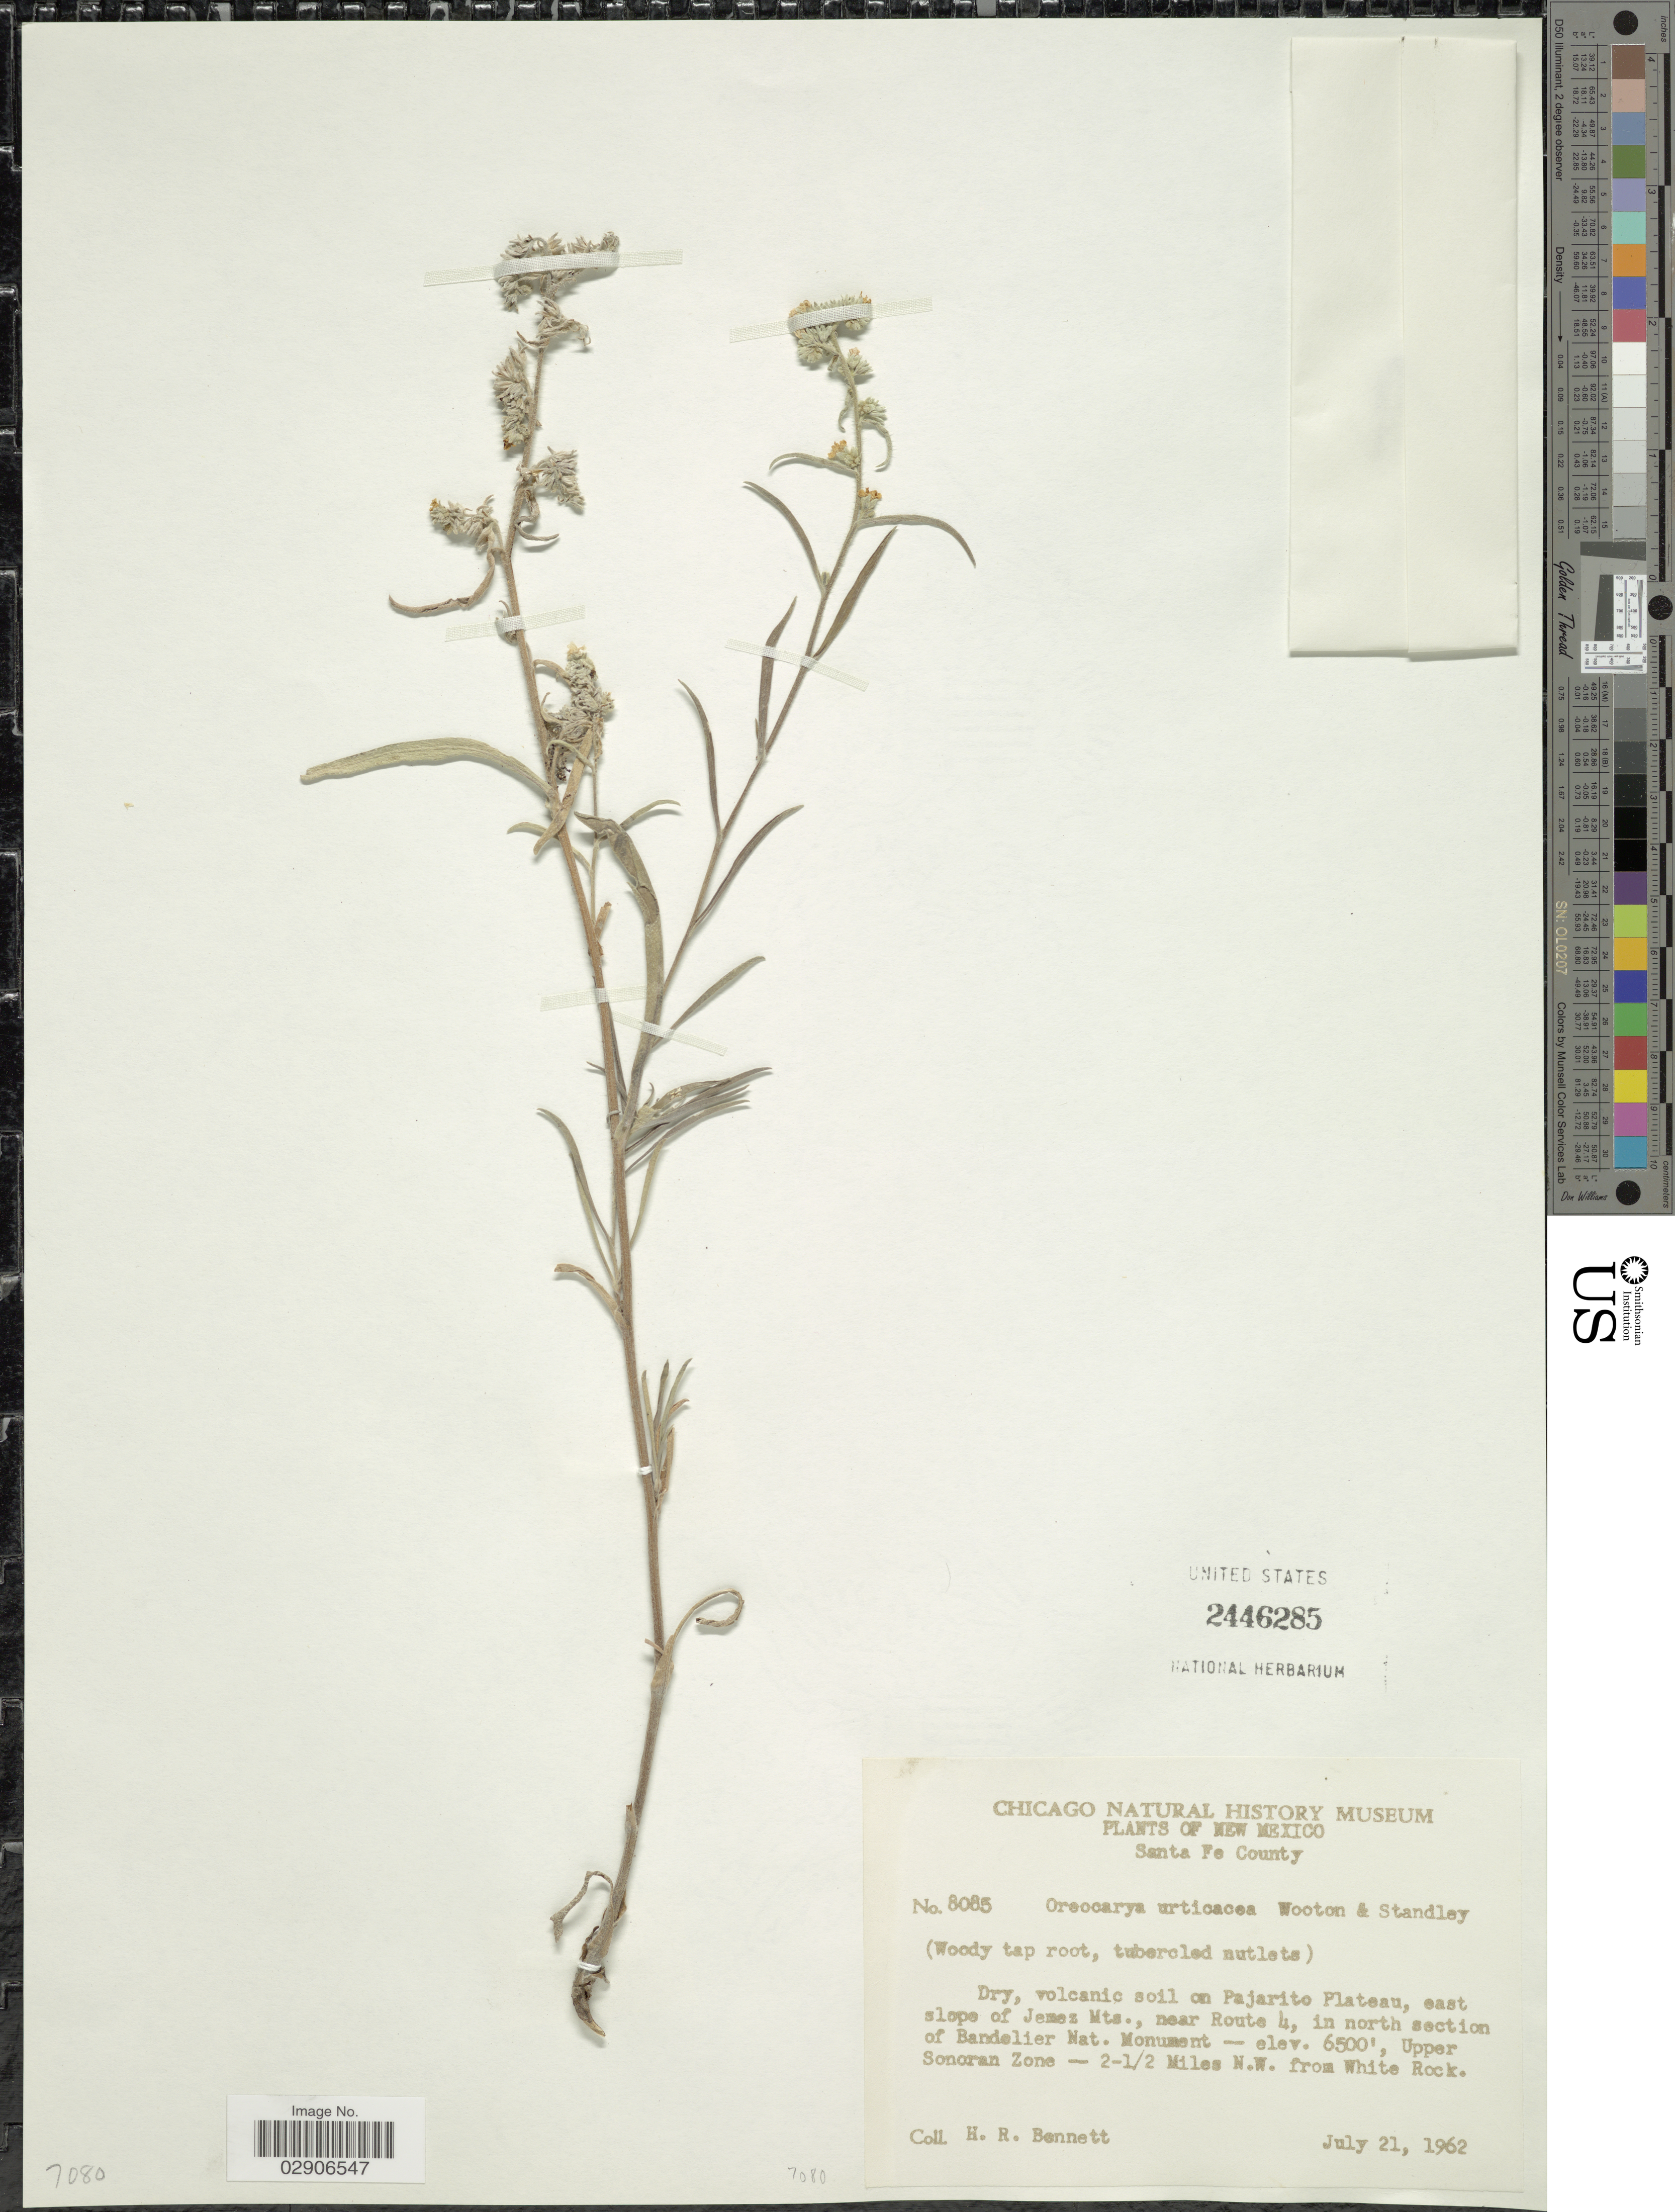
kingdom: Plantae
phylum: Tracheophyta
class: Magnoliopsida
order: Boraginales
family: Boraginaceae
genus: Oreocarya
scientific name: Oreocarya urticacea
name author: Wooton & Standl.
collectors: H. R. Bennett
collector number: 8085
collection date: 1962-07-21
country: United States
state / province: New Mexico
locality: Dry, volcanic soil on Pajarito Plateau, east slope of Jemez Mts., near Route 4, in north section of Bandelier Nat. Monument. Upper Sonoran Zone - 2 1/2 Miles N.W. from White Rock. New Mexico. Santa Fe County.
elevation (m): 1981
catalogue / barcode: US 2446285